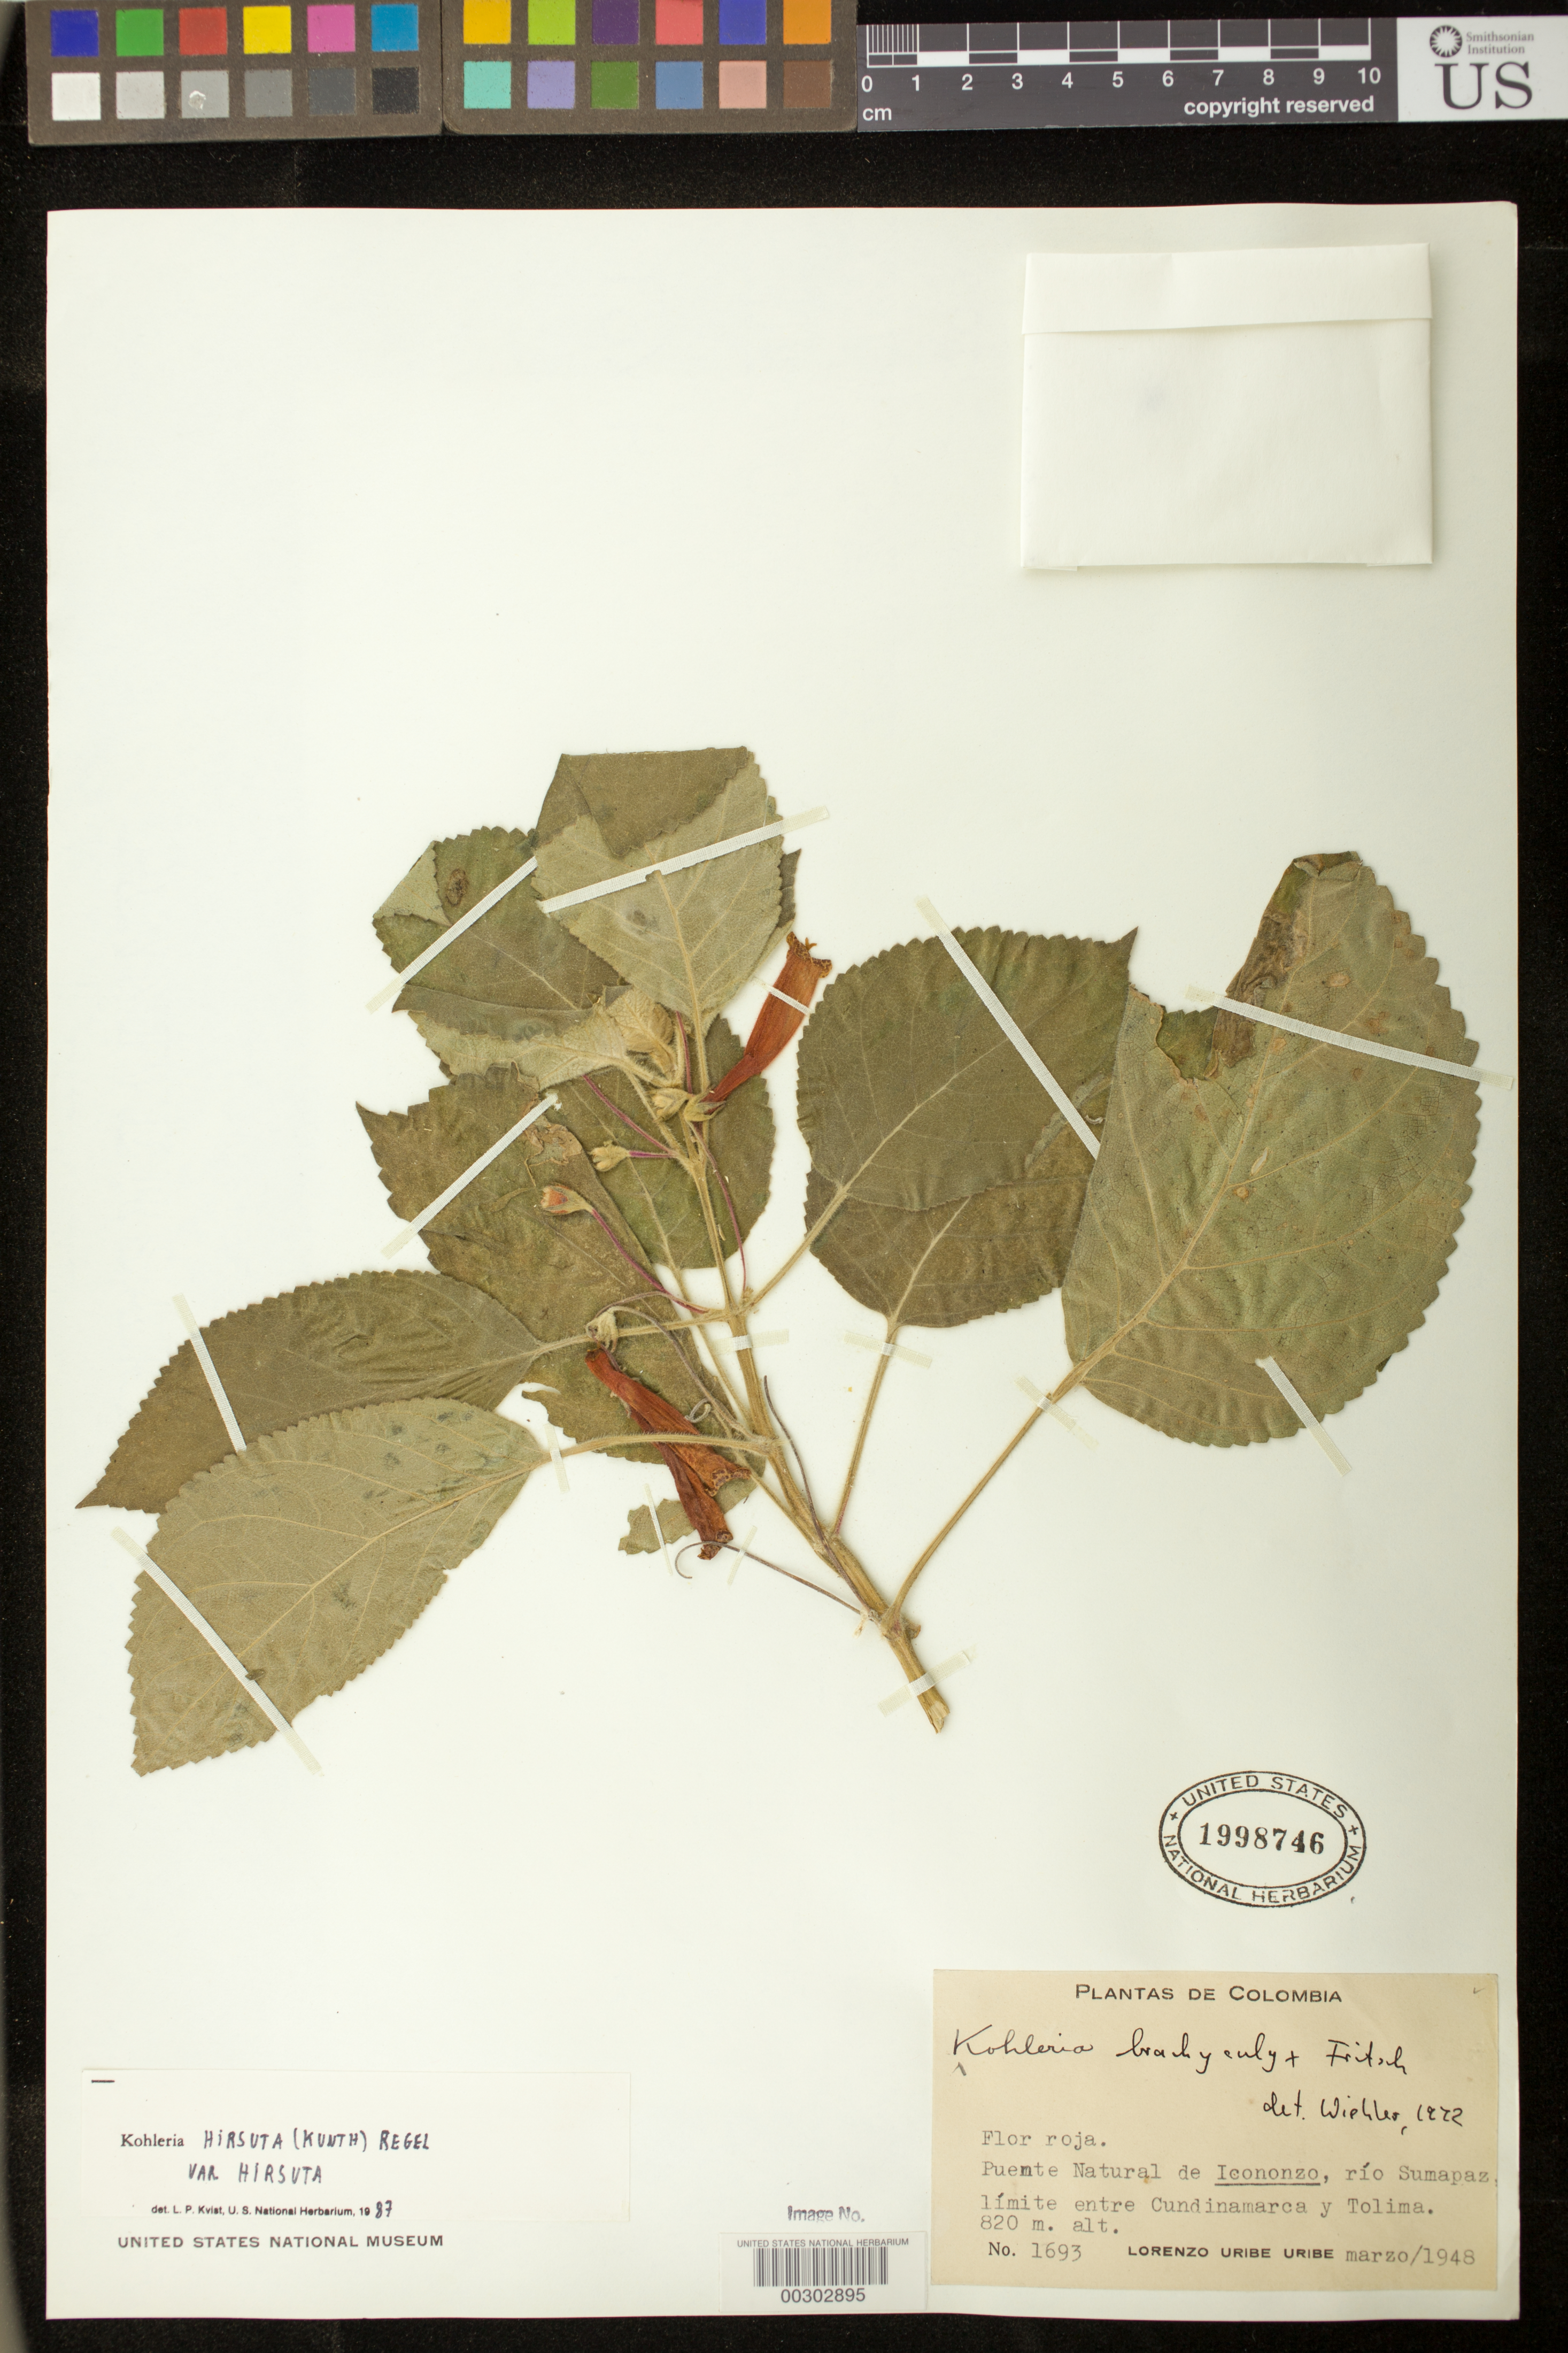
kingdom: Plantae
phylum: Tracheophyta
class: Magnoliopsida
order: Lamiales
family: Gesneriaceae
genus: Kohleria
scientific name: Kohleria hirsuta var. hirsuta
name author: (Kunth) Regel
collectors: L. Uribe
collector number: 1693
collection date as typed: Mar 1948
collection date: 1948-03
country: Colombia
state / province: Cundinamarca / Tolima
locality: Puente Natural de Icononzo, Rio Sumapaz, border between Cundinamarca and Tolima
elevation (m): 820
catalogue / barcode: US 1998746